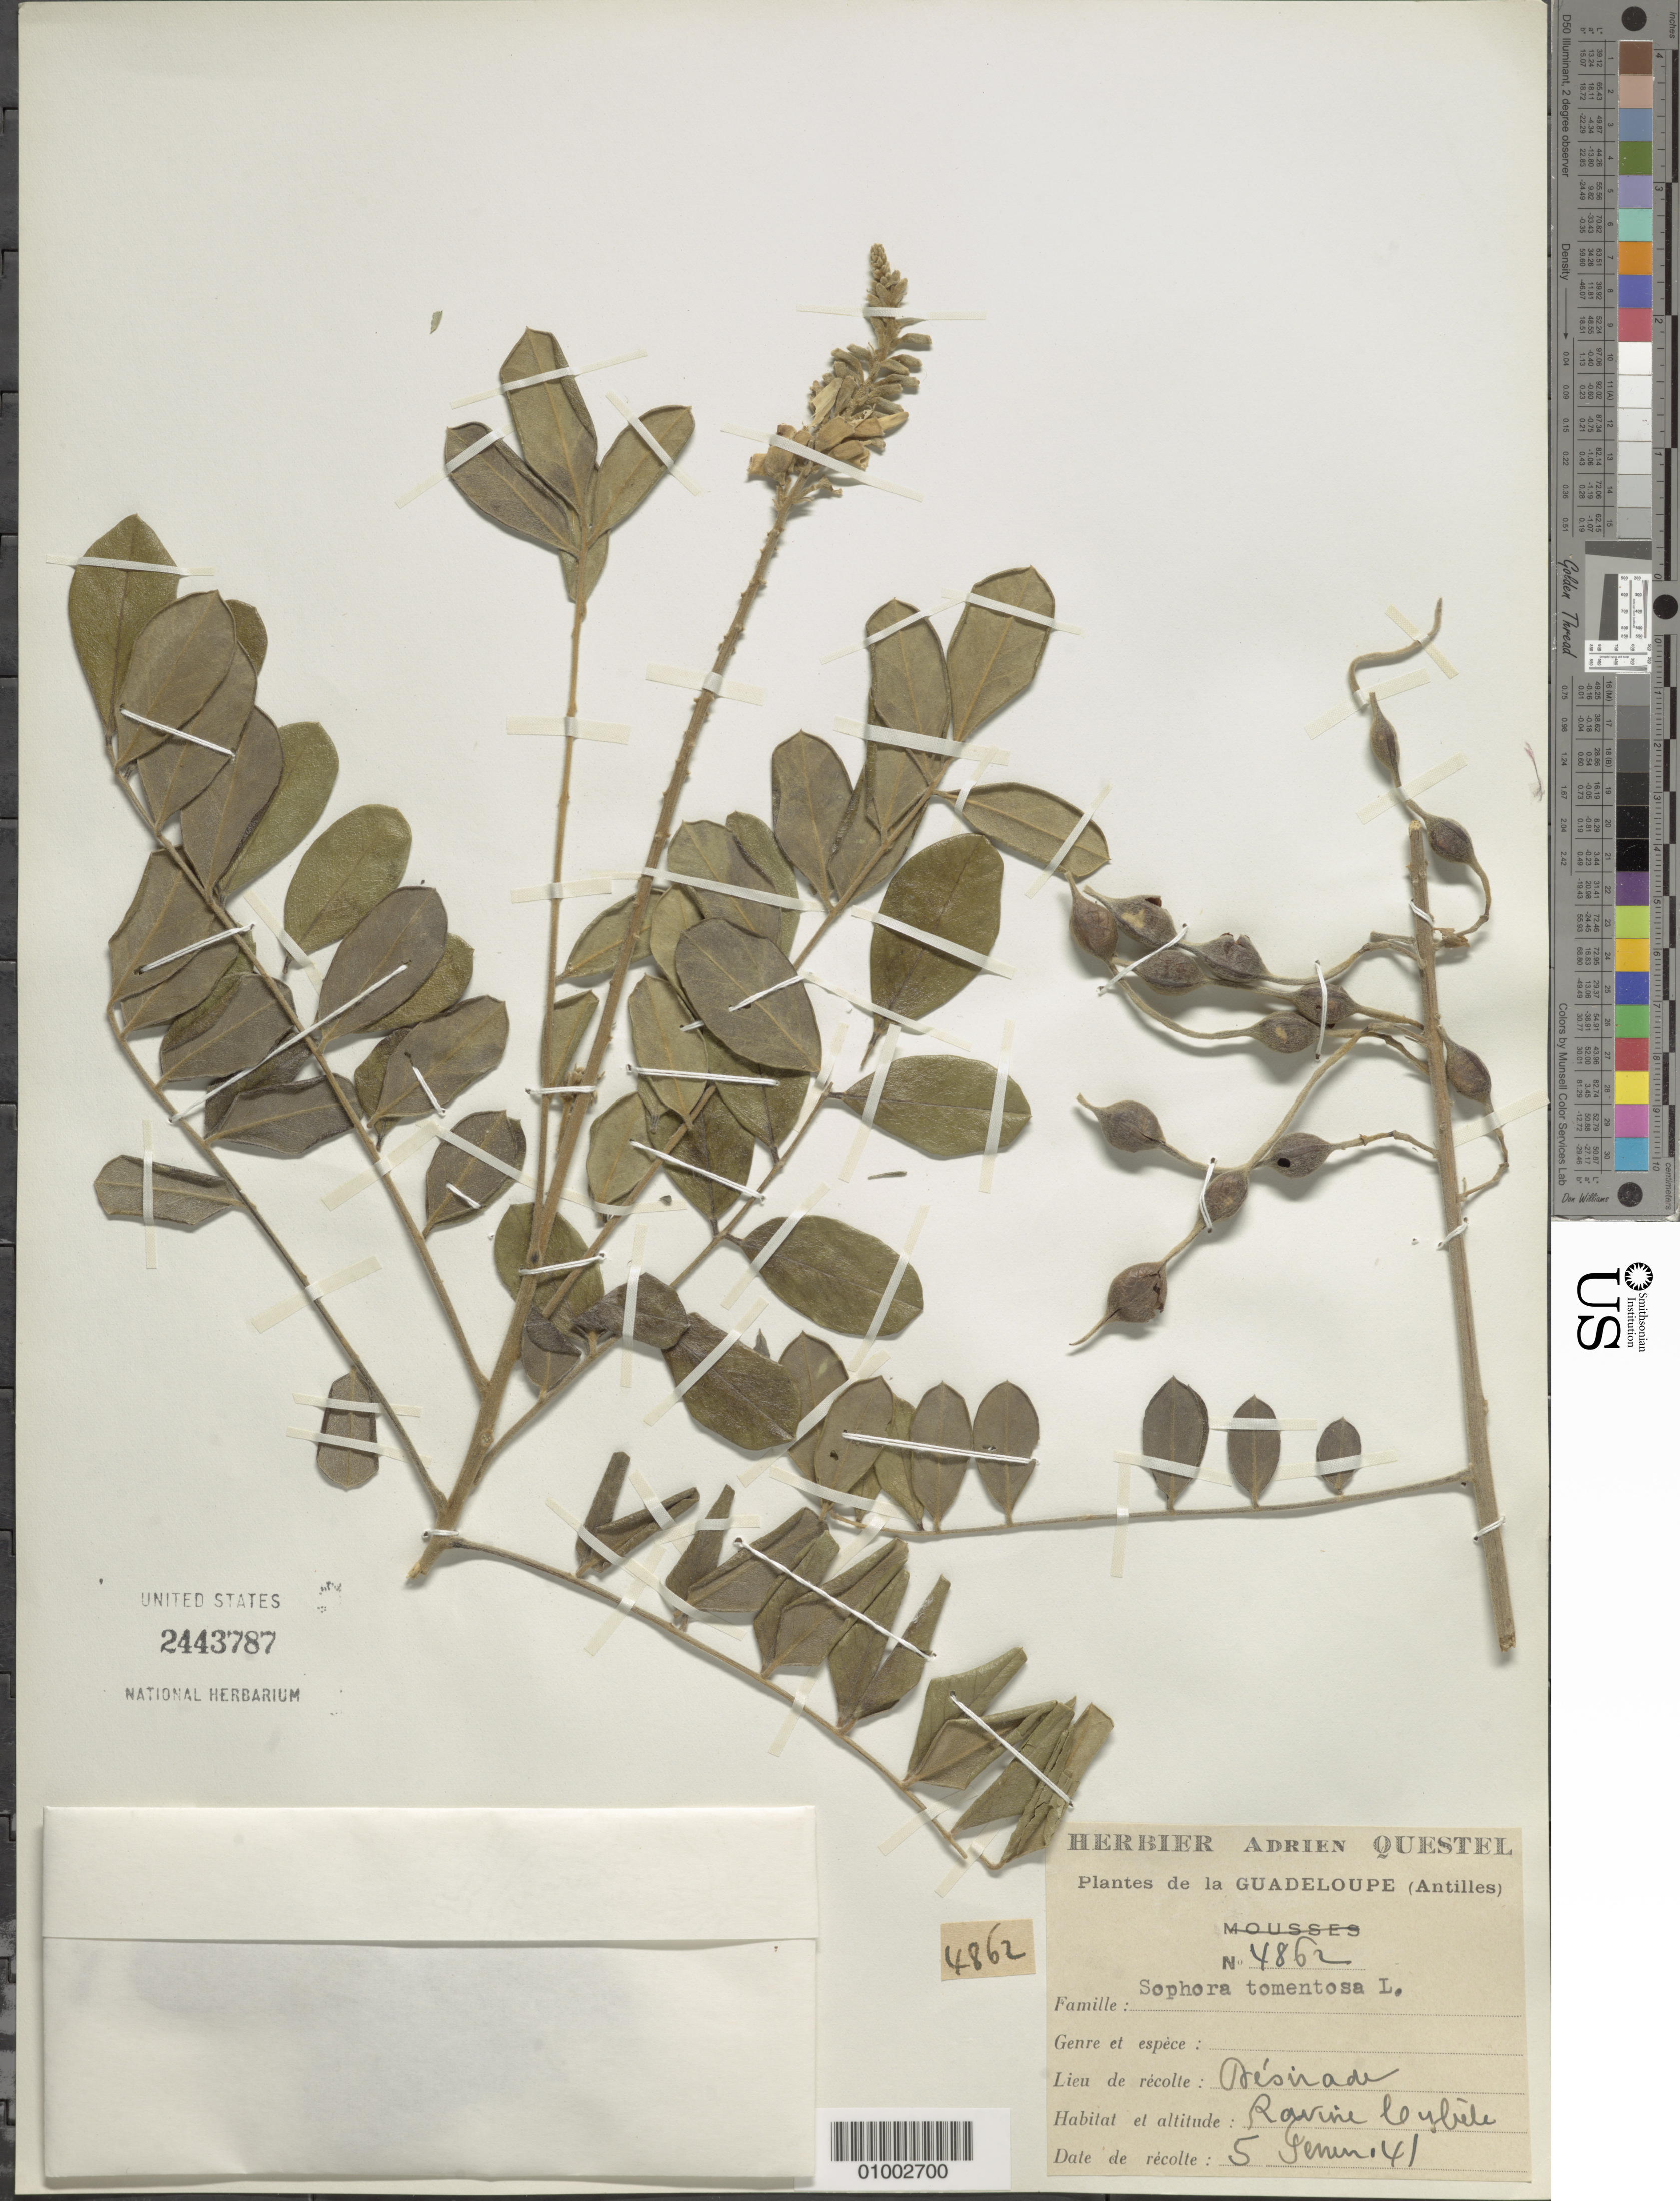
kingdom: Plantae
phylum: Tracheophyta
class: Magnoliopsida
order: Fabales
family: Fabaceae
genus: Sophora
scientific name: Sophora tomentosa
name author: L.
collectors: A. Questel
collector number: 4862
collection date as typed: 05 Jun 1941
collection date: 1941-06-05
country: Guadeloupe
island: La Désirade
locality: Ravine Cybele, Desirade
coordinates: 0 N, 0 E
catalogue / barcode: US 2443787